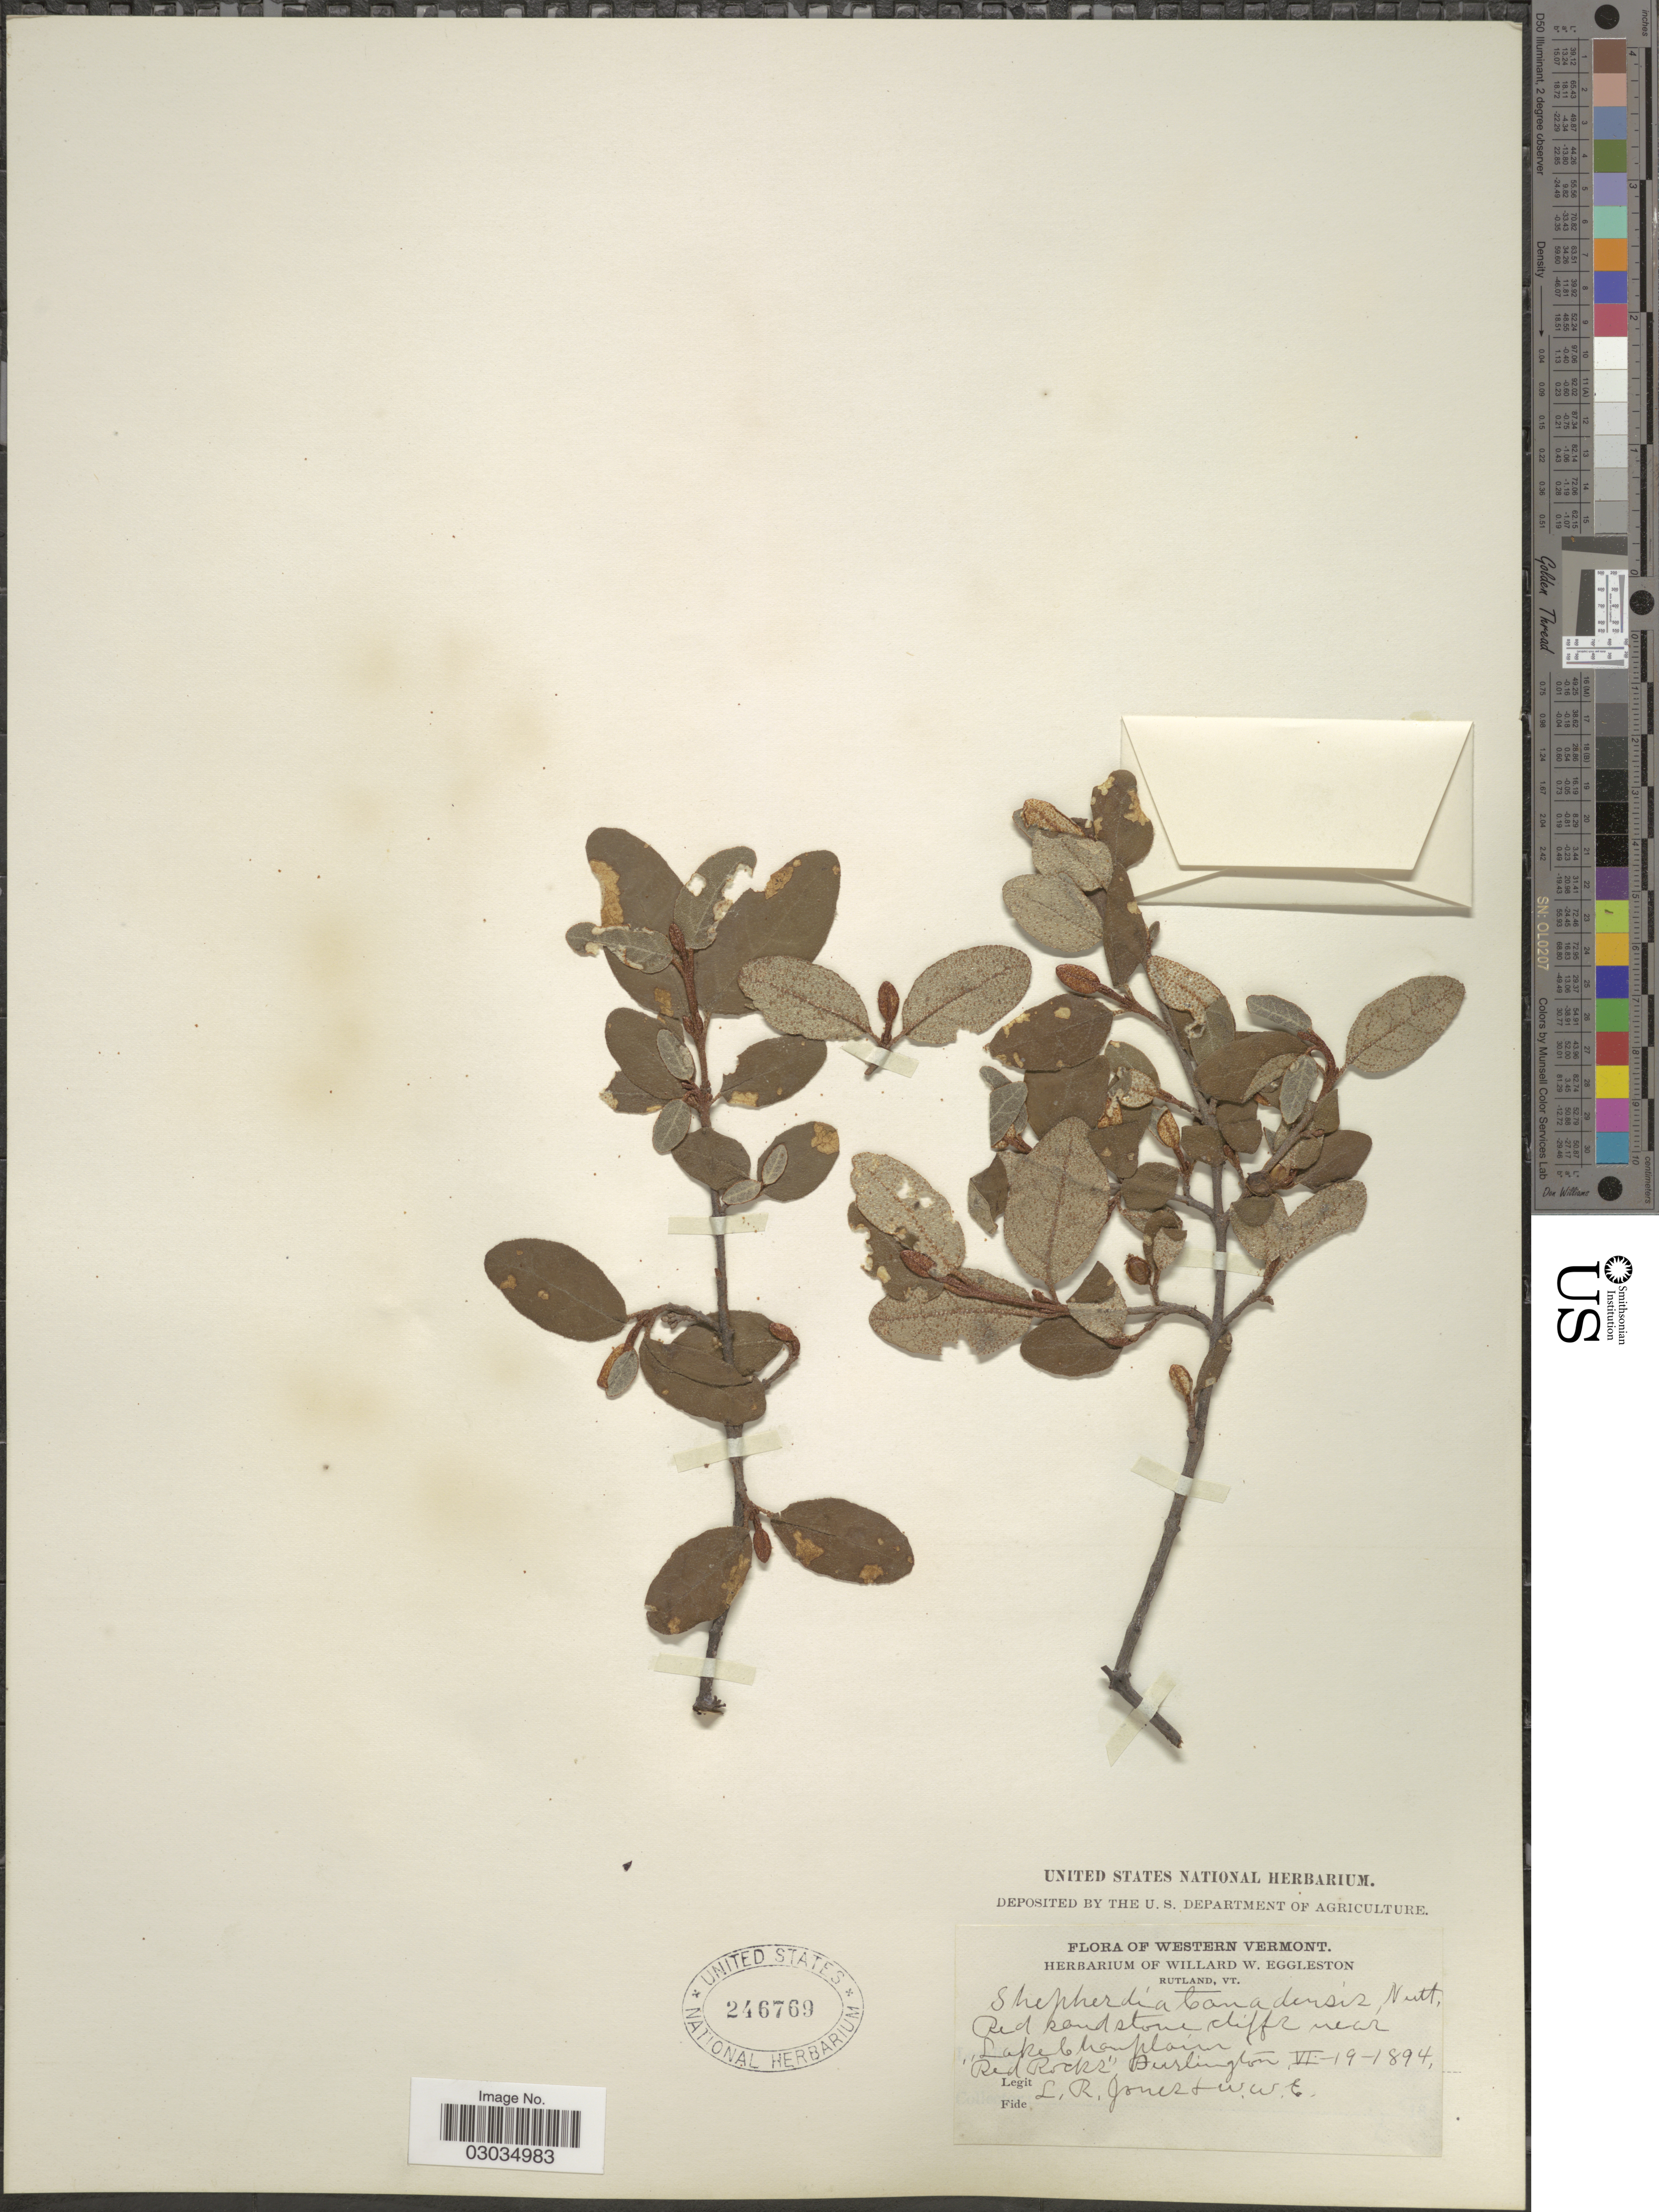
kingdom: Plantae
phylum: Tracheophyta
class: Magnoliopsida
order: Rosales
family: Elaeagnaceae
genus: Shepherdia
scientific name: Shepherdia canadensis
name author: (L.) Nutt.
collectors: L. R. Jones & W. W. Jones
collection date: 1894-06-19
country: United States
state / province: Vermont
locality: Western Vermont, near Lake Champlain, Red Rocks, Burlington.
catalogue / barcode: US 246769